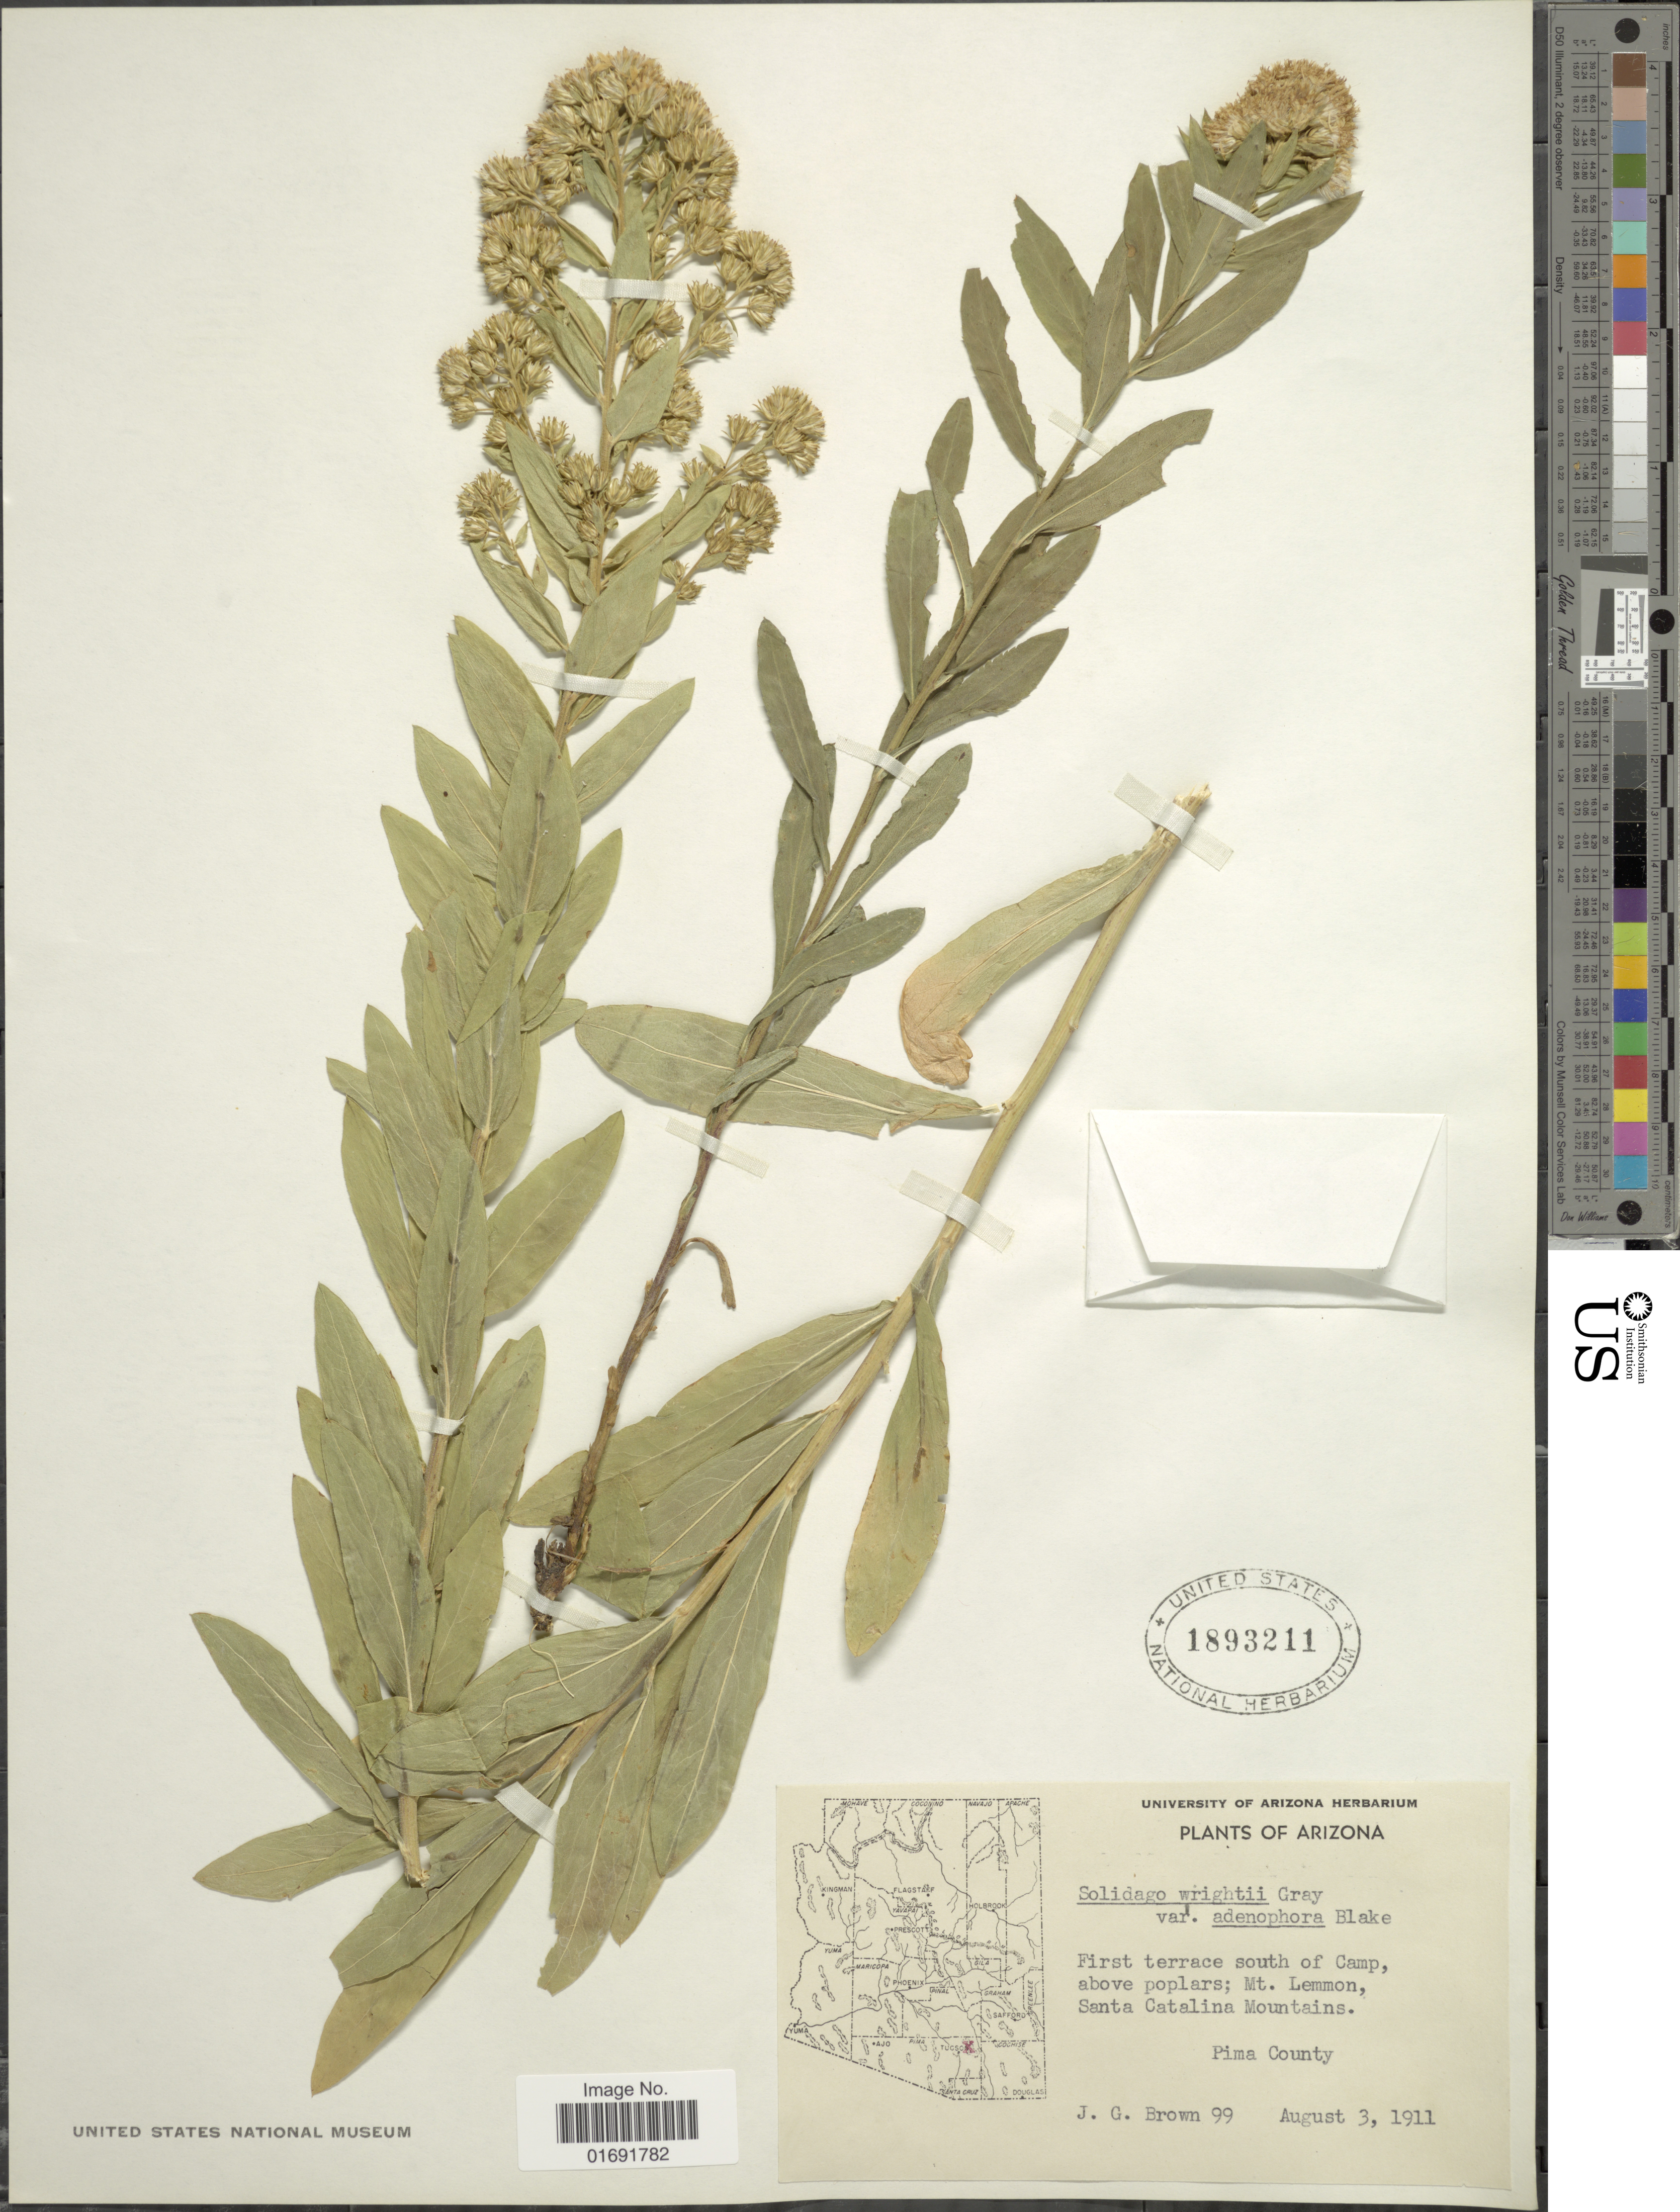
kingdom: Plantae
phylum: Tracheophyta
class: Magnoliopsida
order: Asterales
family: Asteraceae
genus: Solidago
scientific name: Solidago wrightii var. adenophora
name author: S.F. Blake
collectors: J. Brown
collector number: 99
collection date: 1911-08-03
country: United States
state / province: Arizona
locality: First terrace south of Camp, above poplars, Mt. Lemmon, Santa Catalina Mountains, Pima County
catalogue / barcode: US 1893211